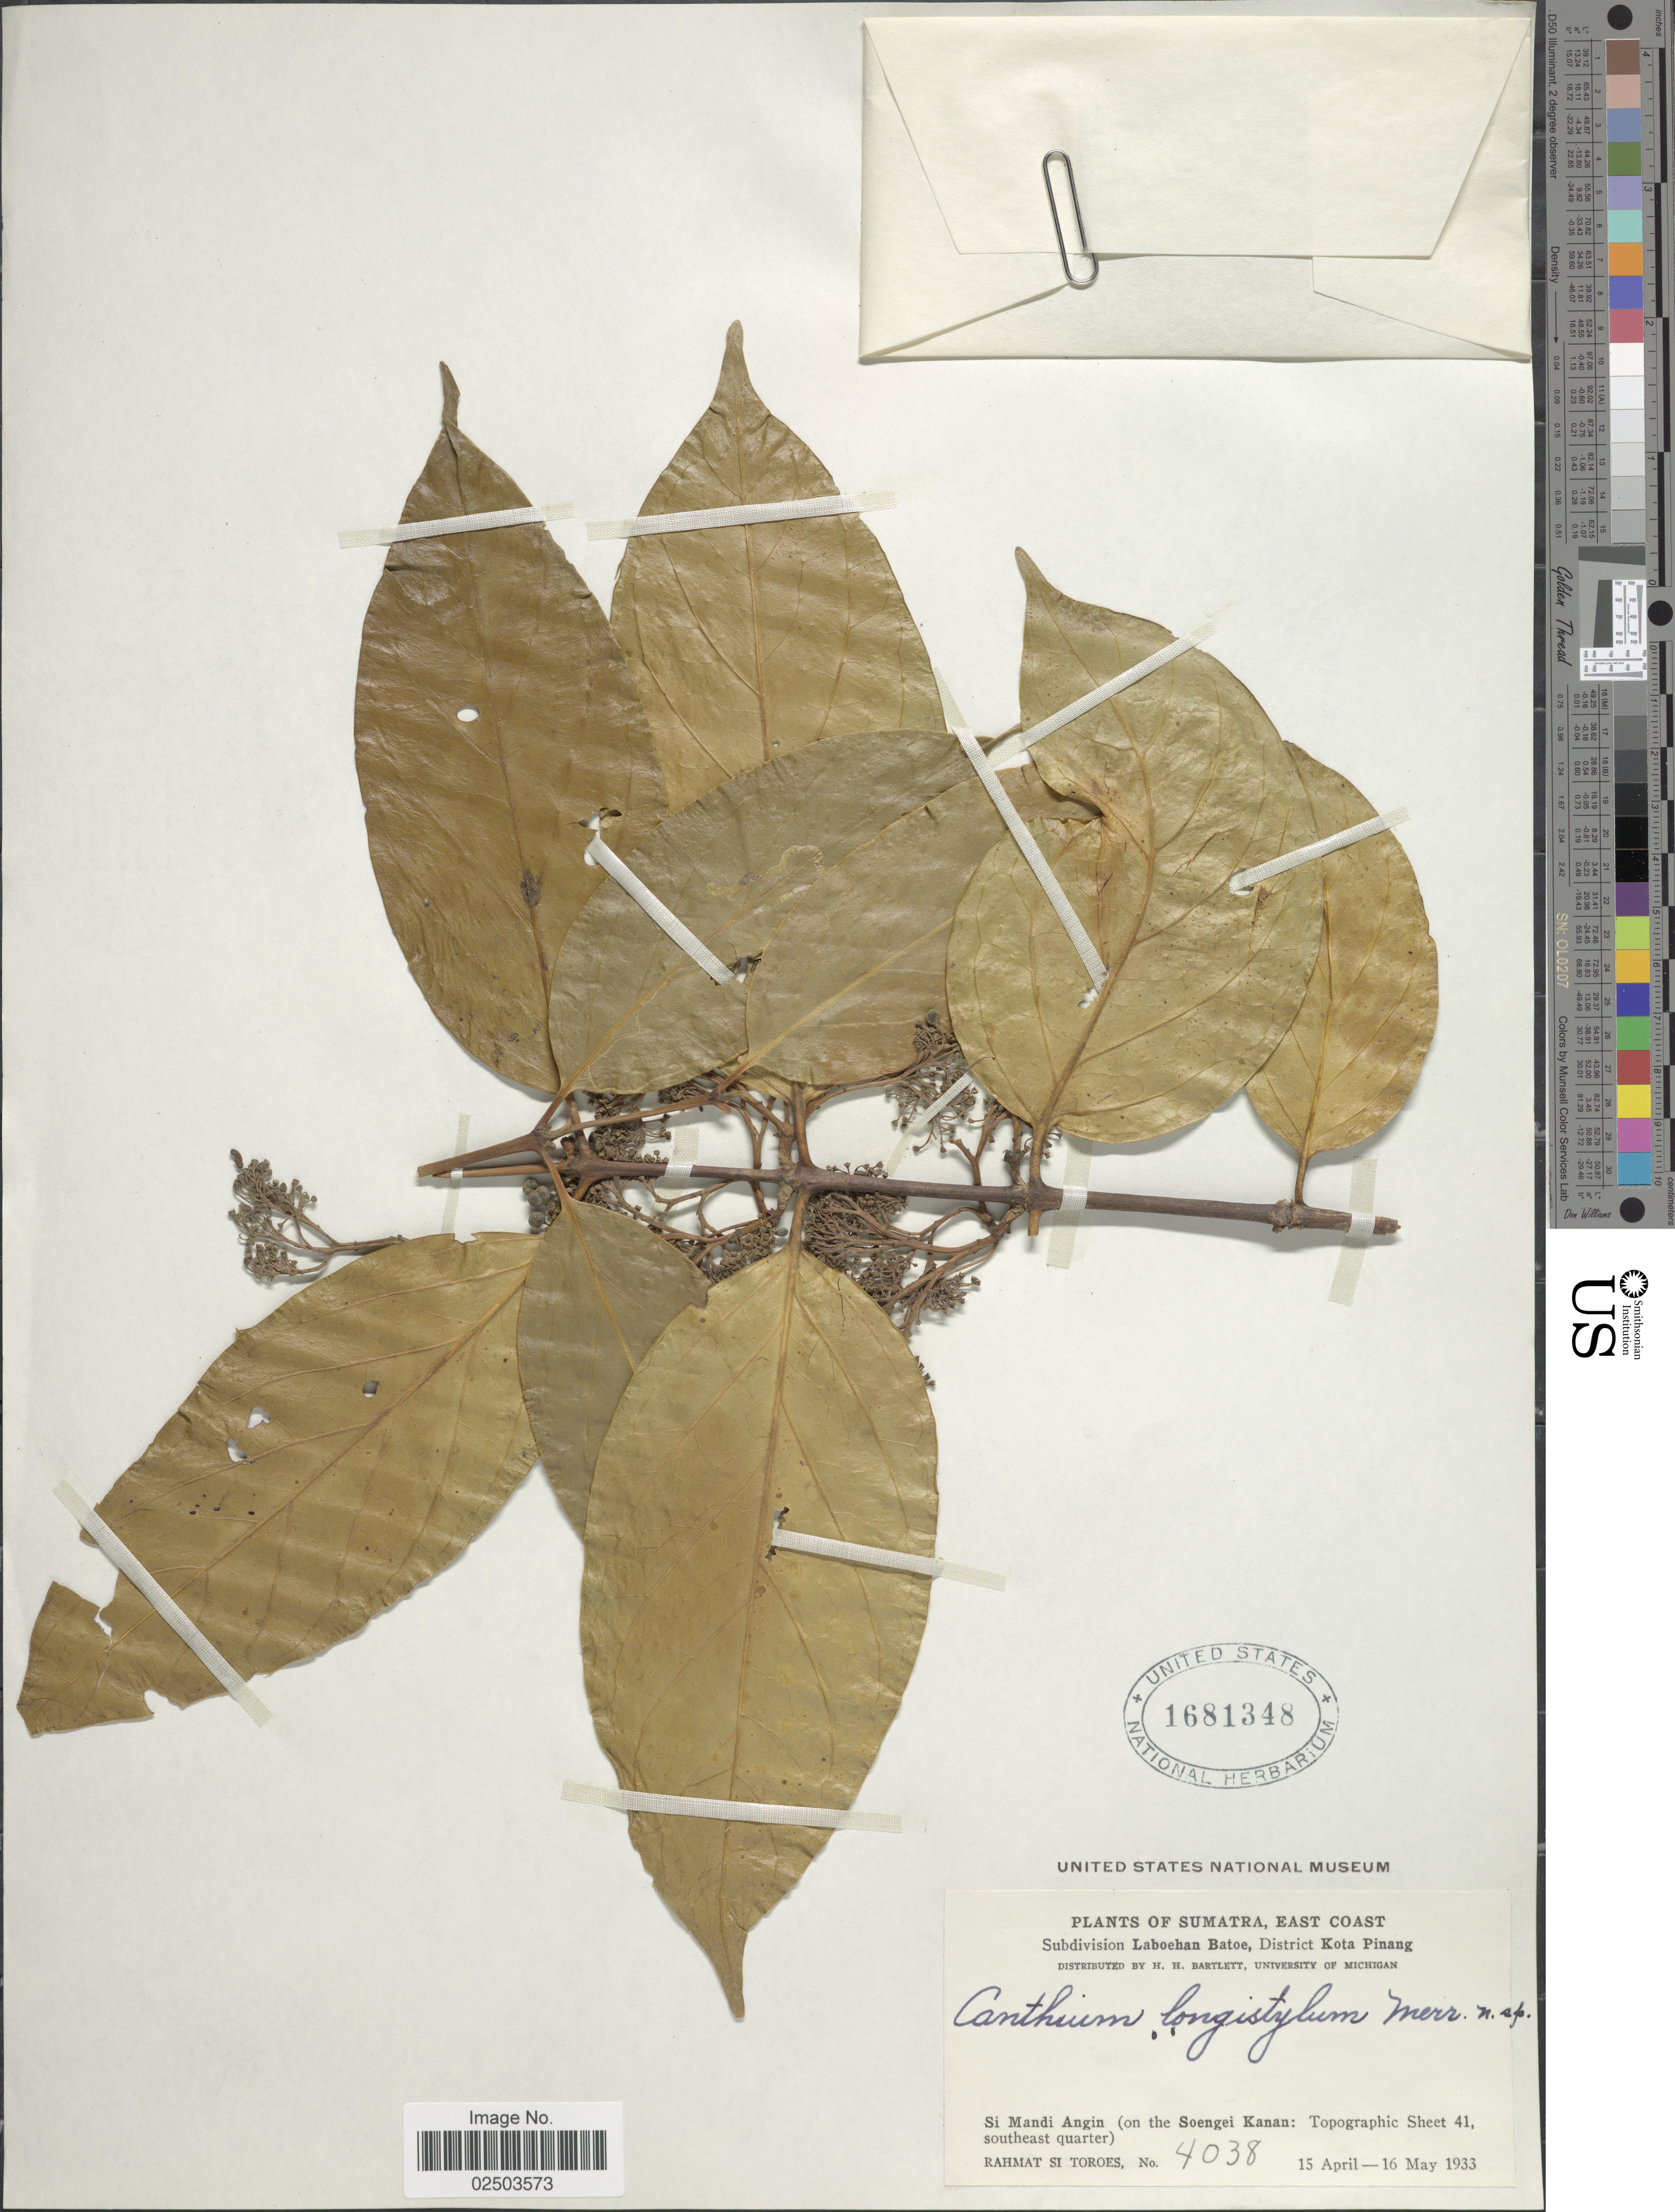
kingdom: Plantae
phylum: Tracheophyta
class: Magnoliopsida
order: Gentianales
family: Rubiaceae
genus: Psydrax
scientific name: Psydrax longistyla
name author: (Merr.) A.P. Davis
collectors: Rahmat Si Boeea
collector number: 4038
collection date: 1933-04-15/1933-05-16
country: Indonesia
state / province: Sumatra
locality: East Coast. Subdivision Laboehan Batoe, District Kota Pinang. Si Mandi Angin (on the Soengei Kanan: Topographic Sheet 41, southeast quarter)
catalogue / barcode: US 1681348